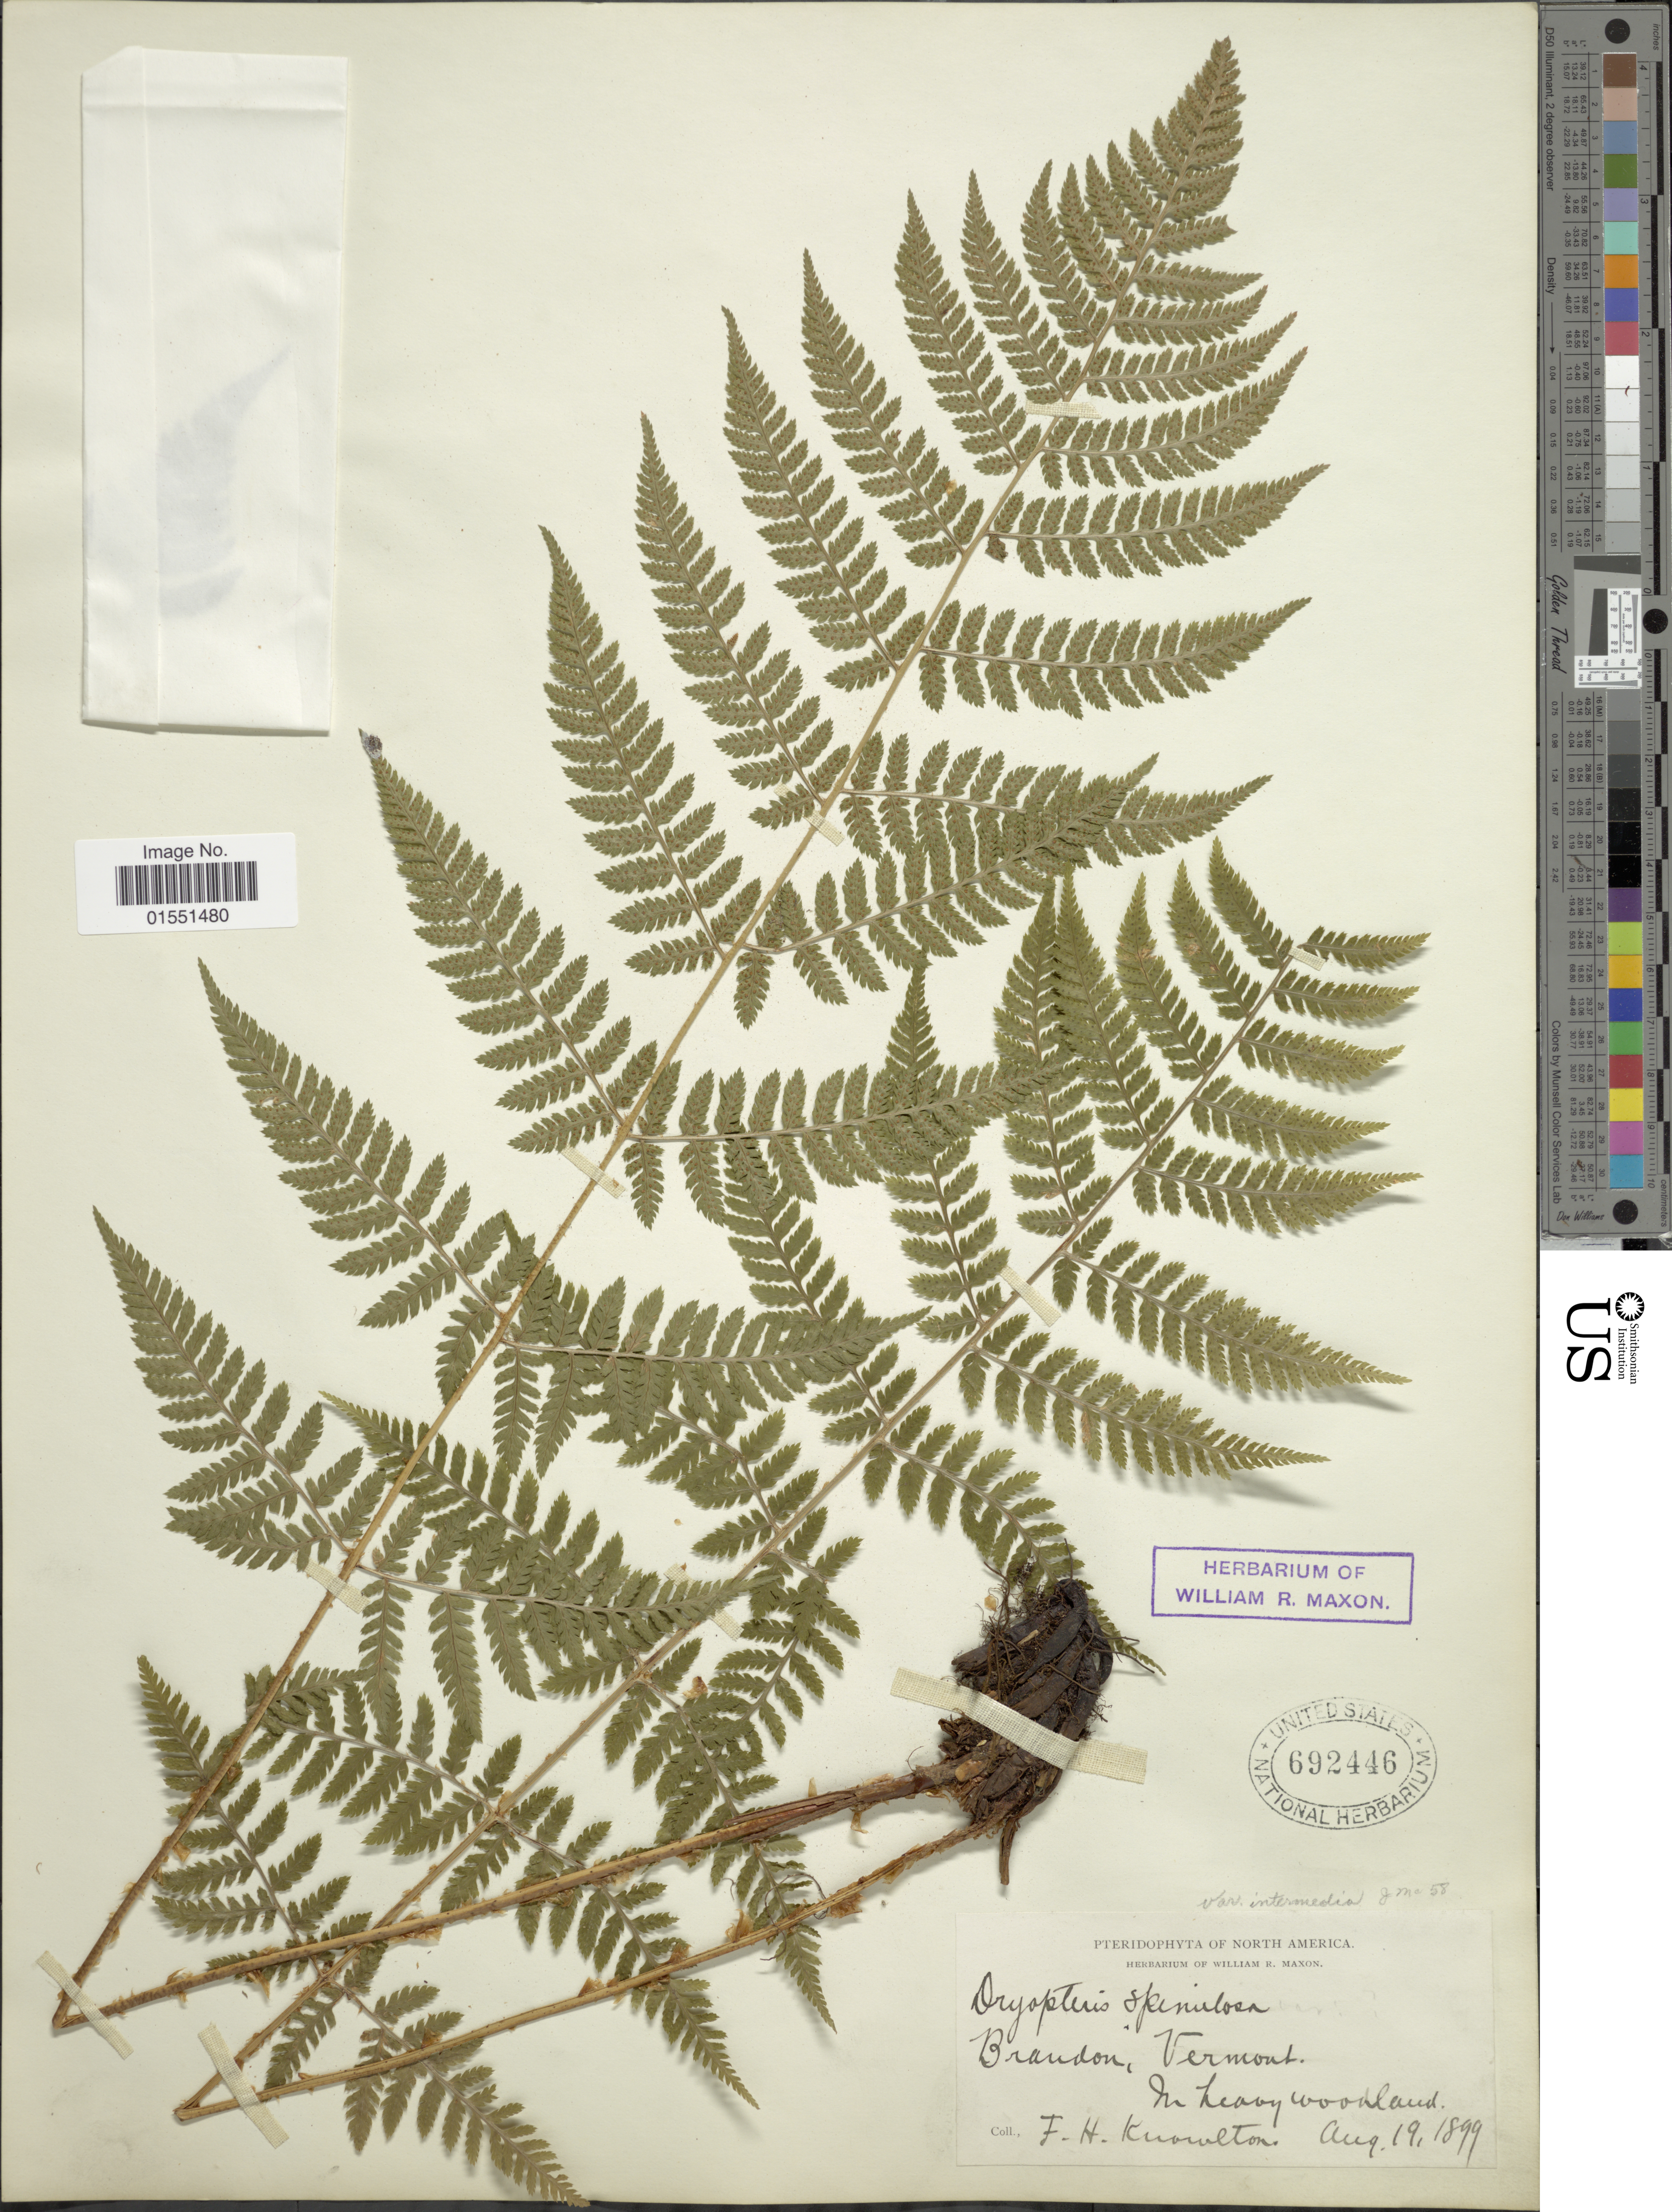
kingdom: Plantae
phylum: Tracheophyta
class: Polypodiopsida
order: Polypodiales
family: Dryopteridaceae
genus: Dryopteris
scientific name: Dryopteris intermedia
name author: (Muhl.) A. Gray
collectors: F. H. Knowlton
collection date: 1899-08-19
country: United States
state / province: Vermont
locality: Brandon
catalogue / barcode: US 692446